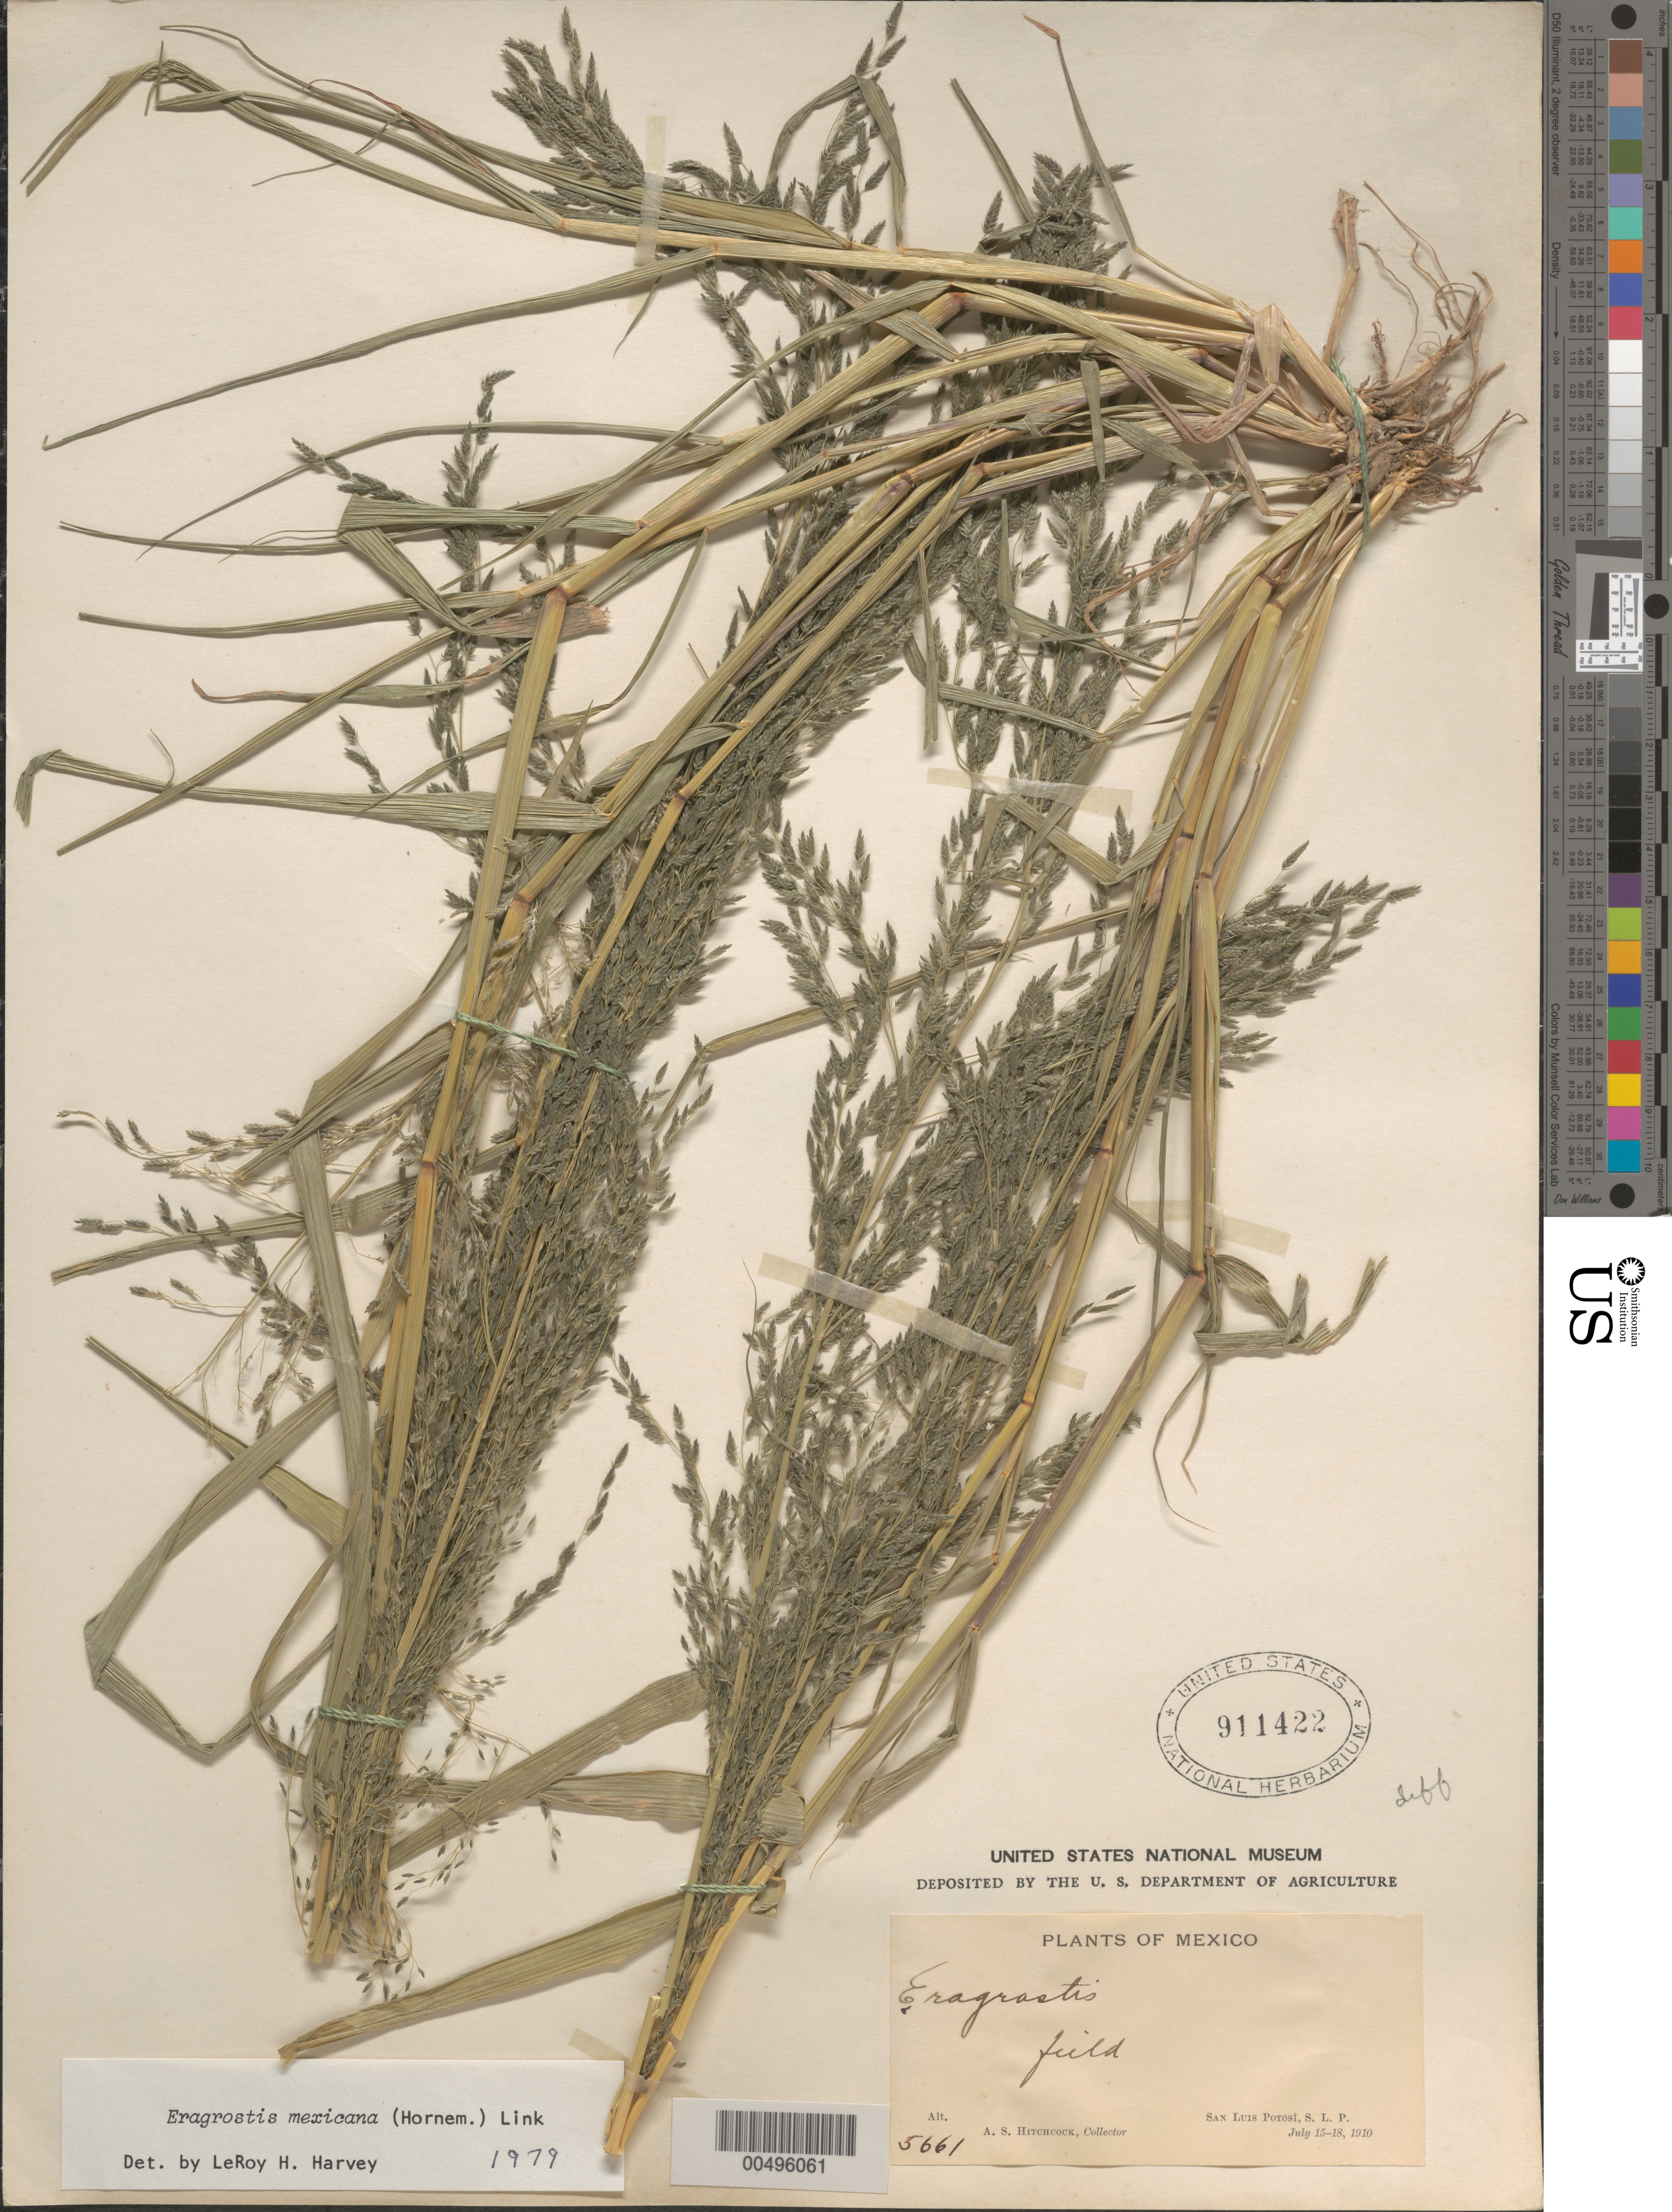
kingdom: Plantae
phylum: Tracheophyta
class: Liliopsida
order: Poales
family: Poaceae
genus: Eragrostis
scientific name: Eragrostis mexicana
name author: (Hornem.) Link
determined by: Harvey, L. H.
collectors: A. S. Hitchcock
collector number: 5661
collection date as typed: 15 Jul 1910 to 18 Jul 1910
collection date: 1910-07-15/1910-07-18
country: Mexico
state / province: San Luis Potosi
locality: San Luis Potosi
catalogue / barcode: US 911422